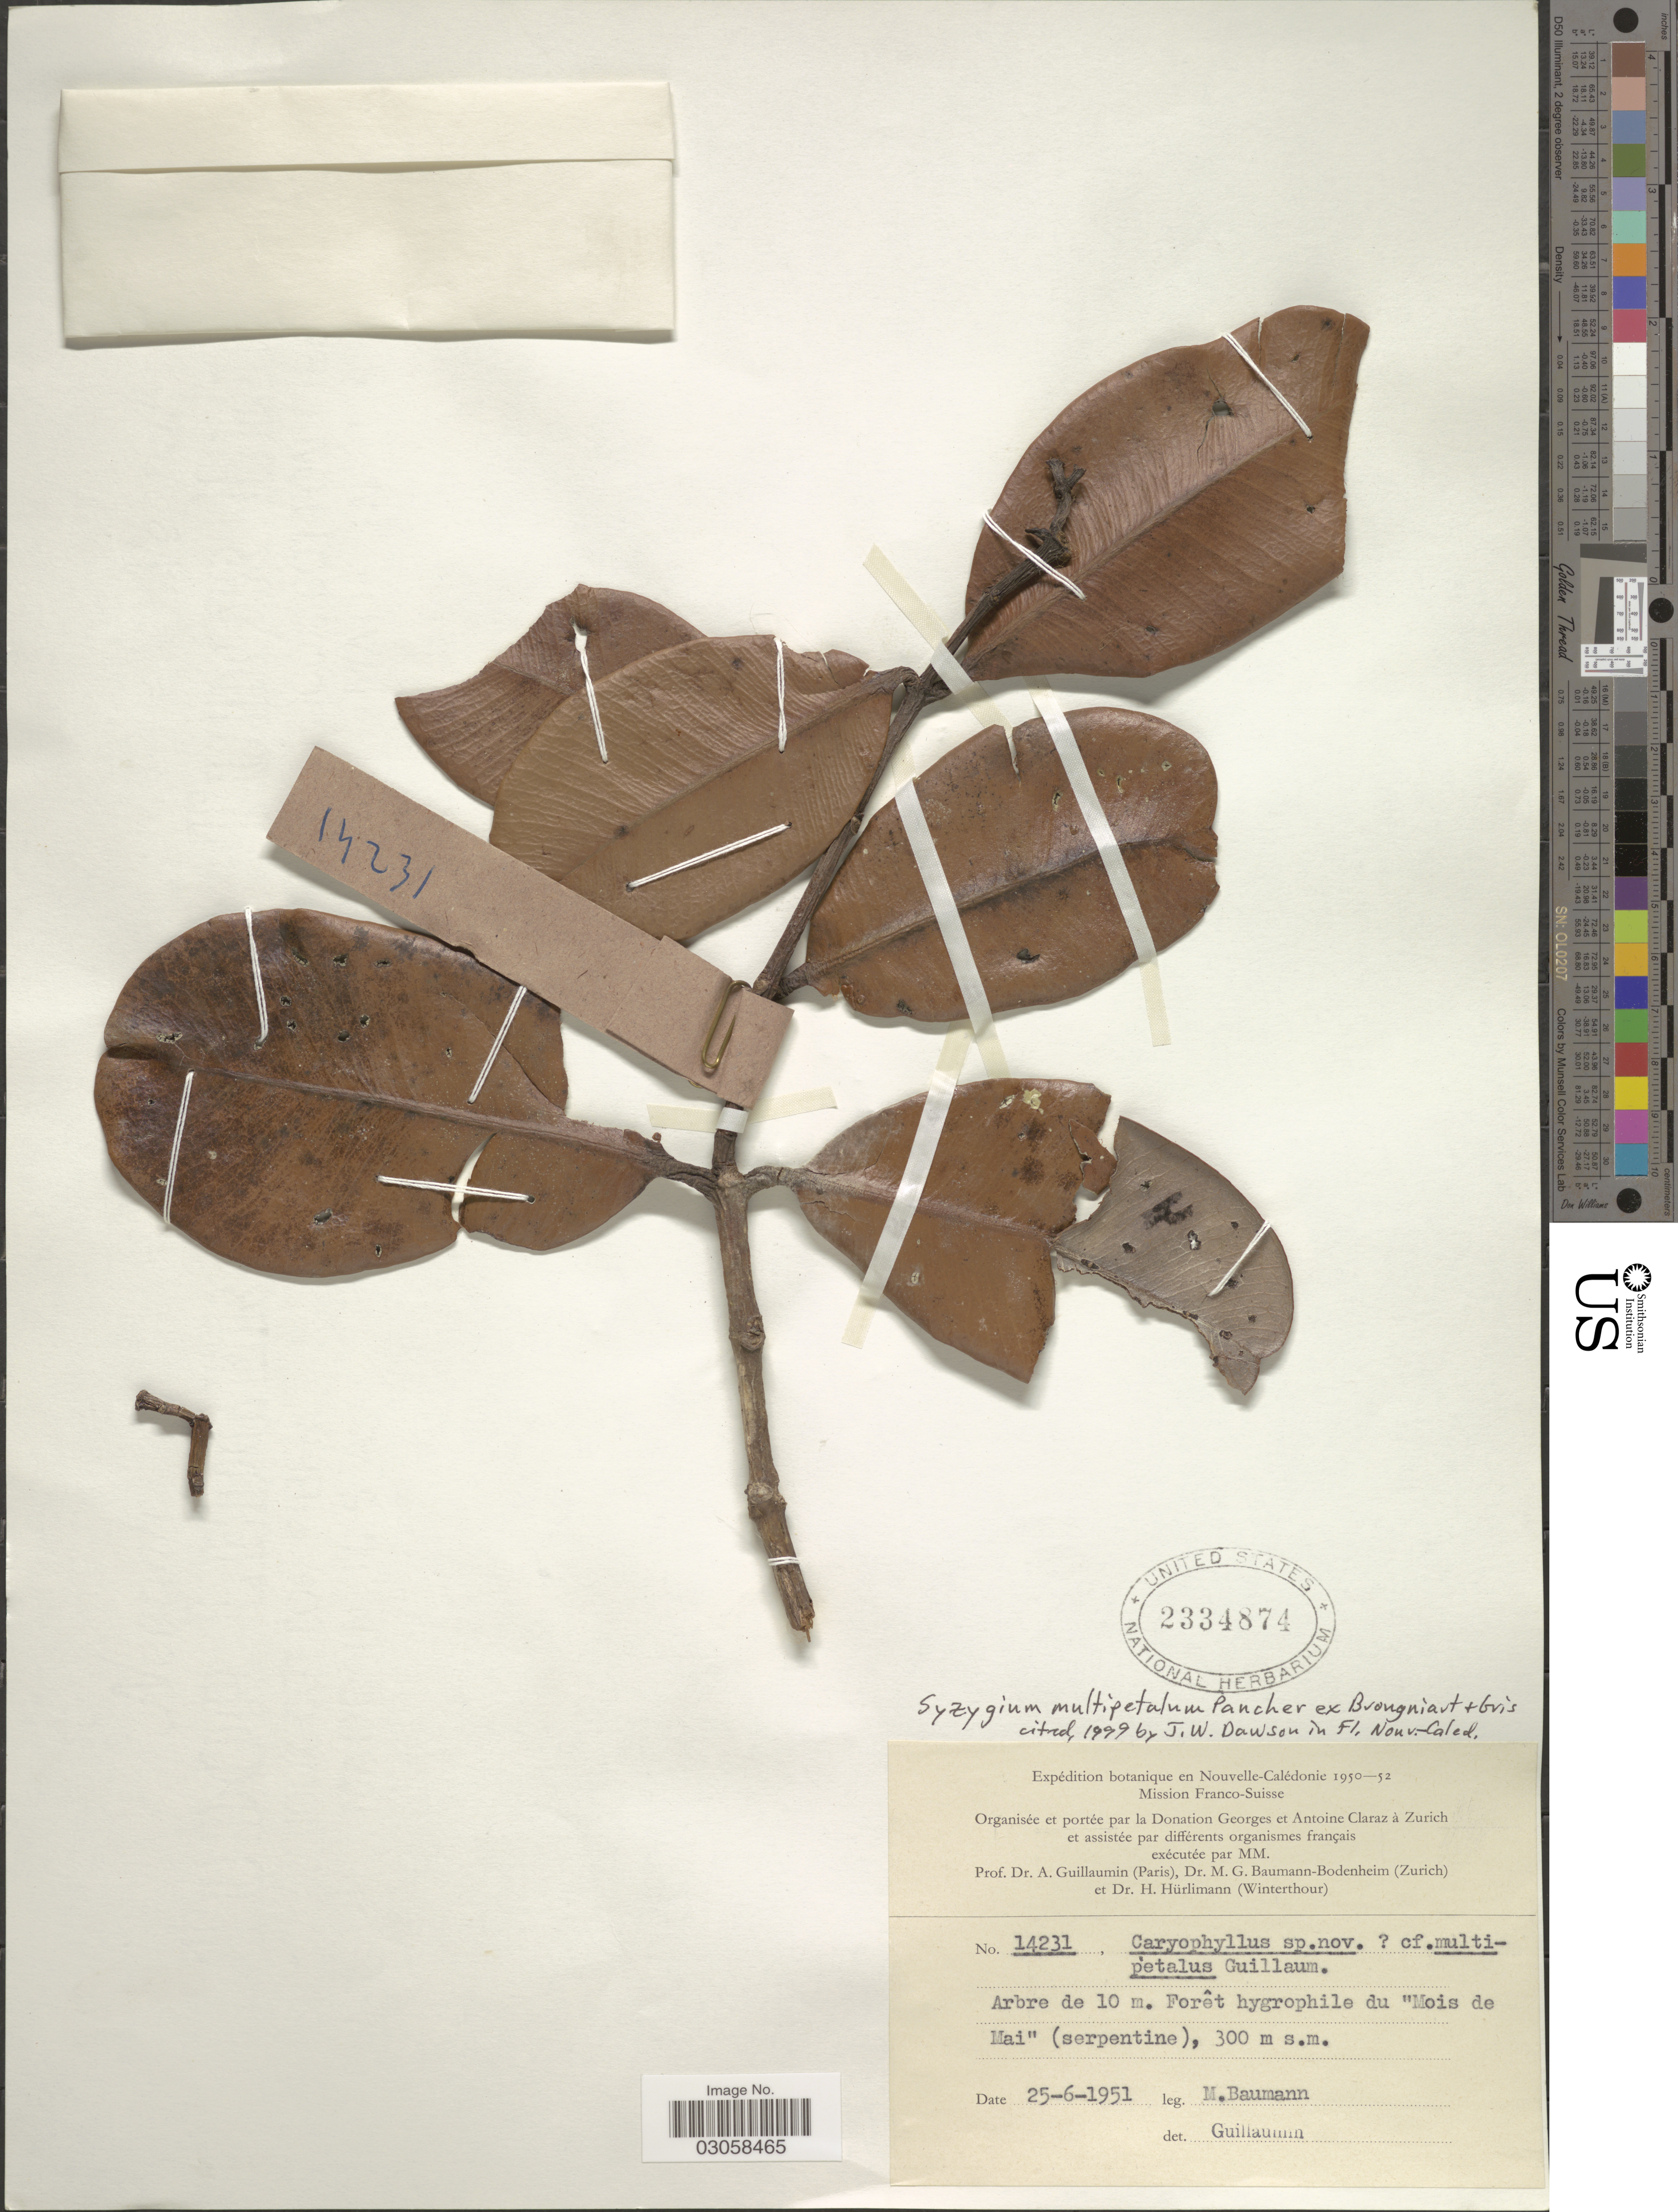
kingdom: Plantae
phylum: Tracheophyta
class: Magnoliopsida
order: Myrtales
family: Myrtaceae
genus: Syzygium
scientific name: Syzygium multipetalum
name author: Pancher ex Brongn. & Gris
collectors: M. G. Baumann-Bodenheim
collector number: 14231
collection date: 1951-06-25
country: New Caledonia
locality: Nouvelle-Calédonie. "Mois de Mai" (serpentine).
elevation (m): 300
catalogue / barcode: US 2334874